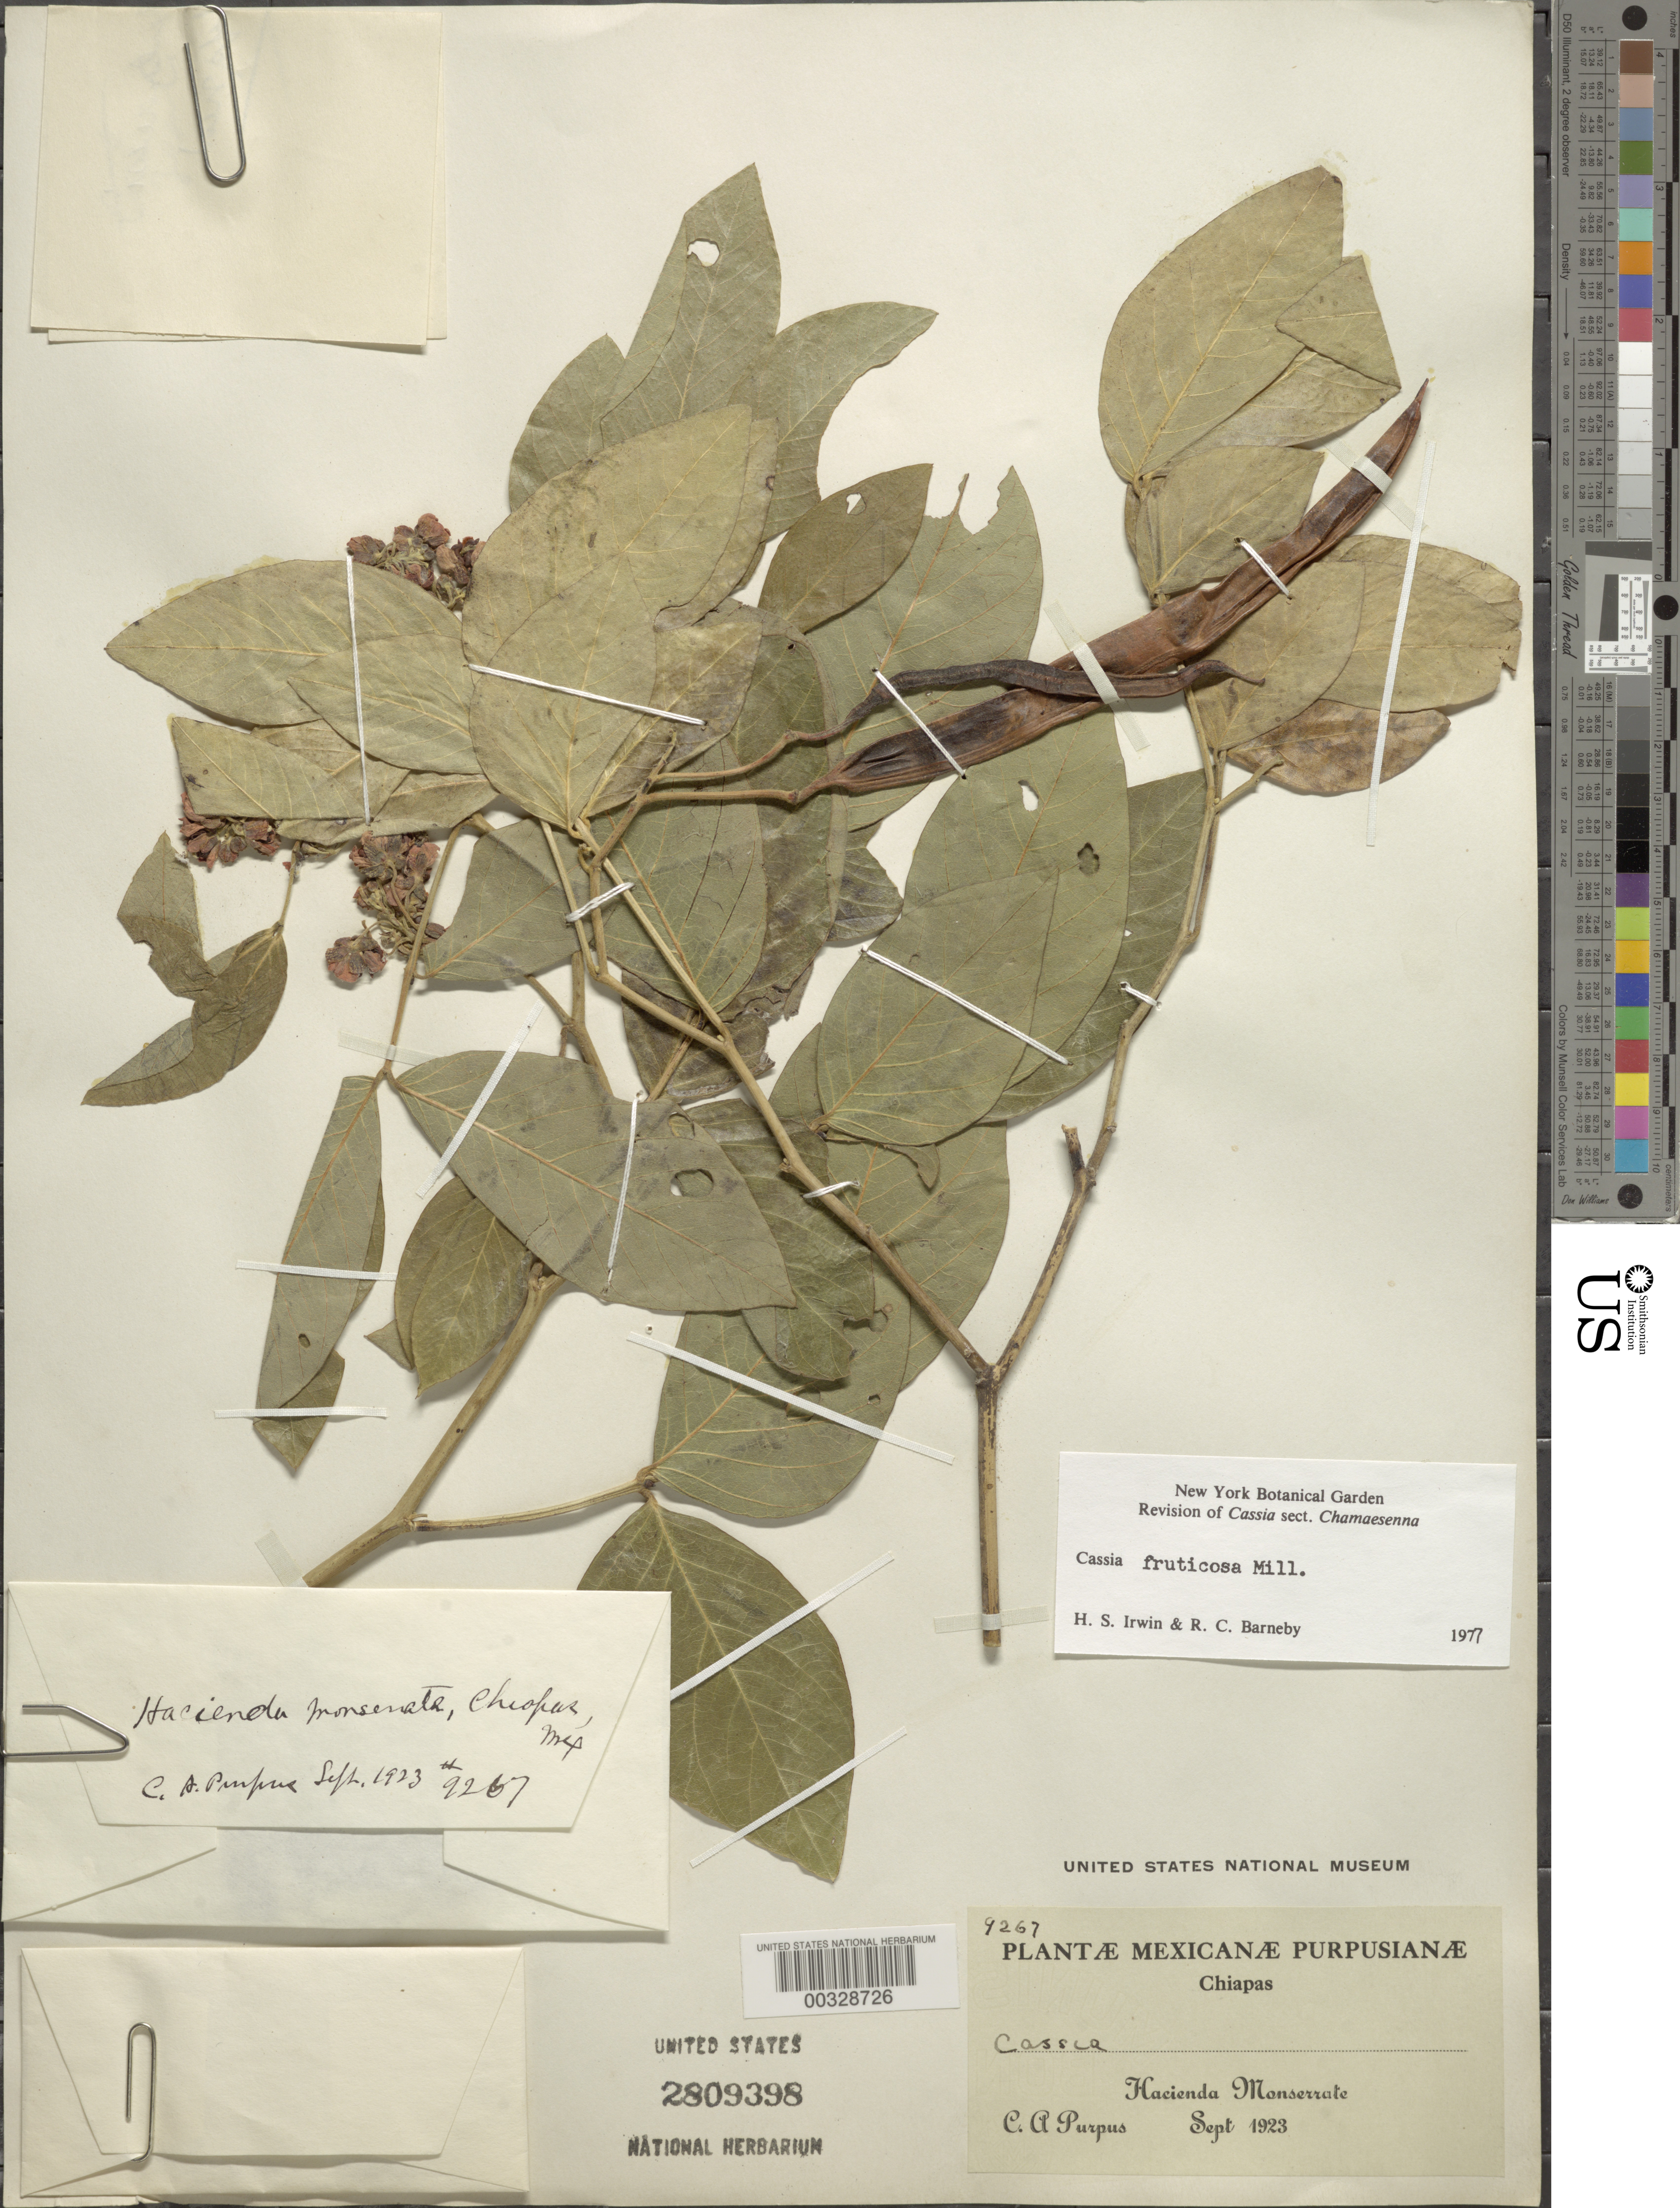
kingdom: Plantae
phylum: Tracheophyta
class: Magnoliopsida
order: Fabales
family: Fabaceae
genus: Senna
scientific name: Senna fruticosa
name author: (Benth.) H.S. Irwin & Barneby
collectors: C. A. Purpus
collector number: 9267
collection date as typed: Sep 1923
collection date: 1923-09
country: Mexico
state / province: Chiapas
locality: Hacienda Monserrate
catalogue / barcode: US 2809398